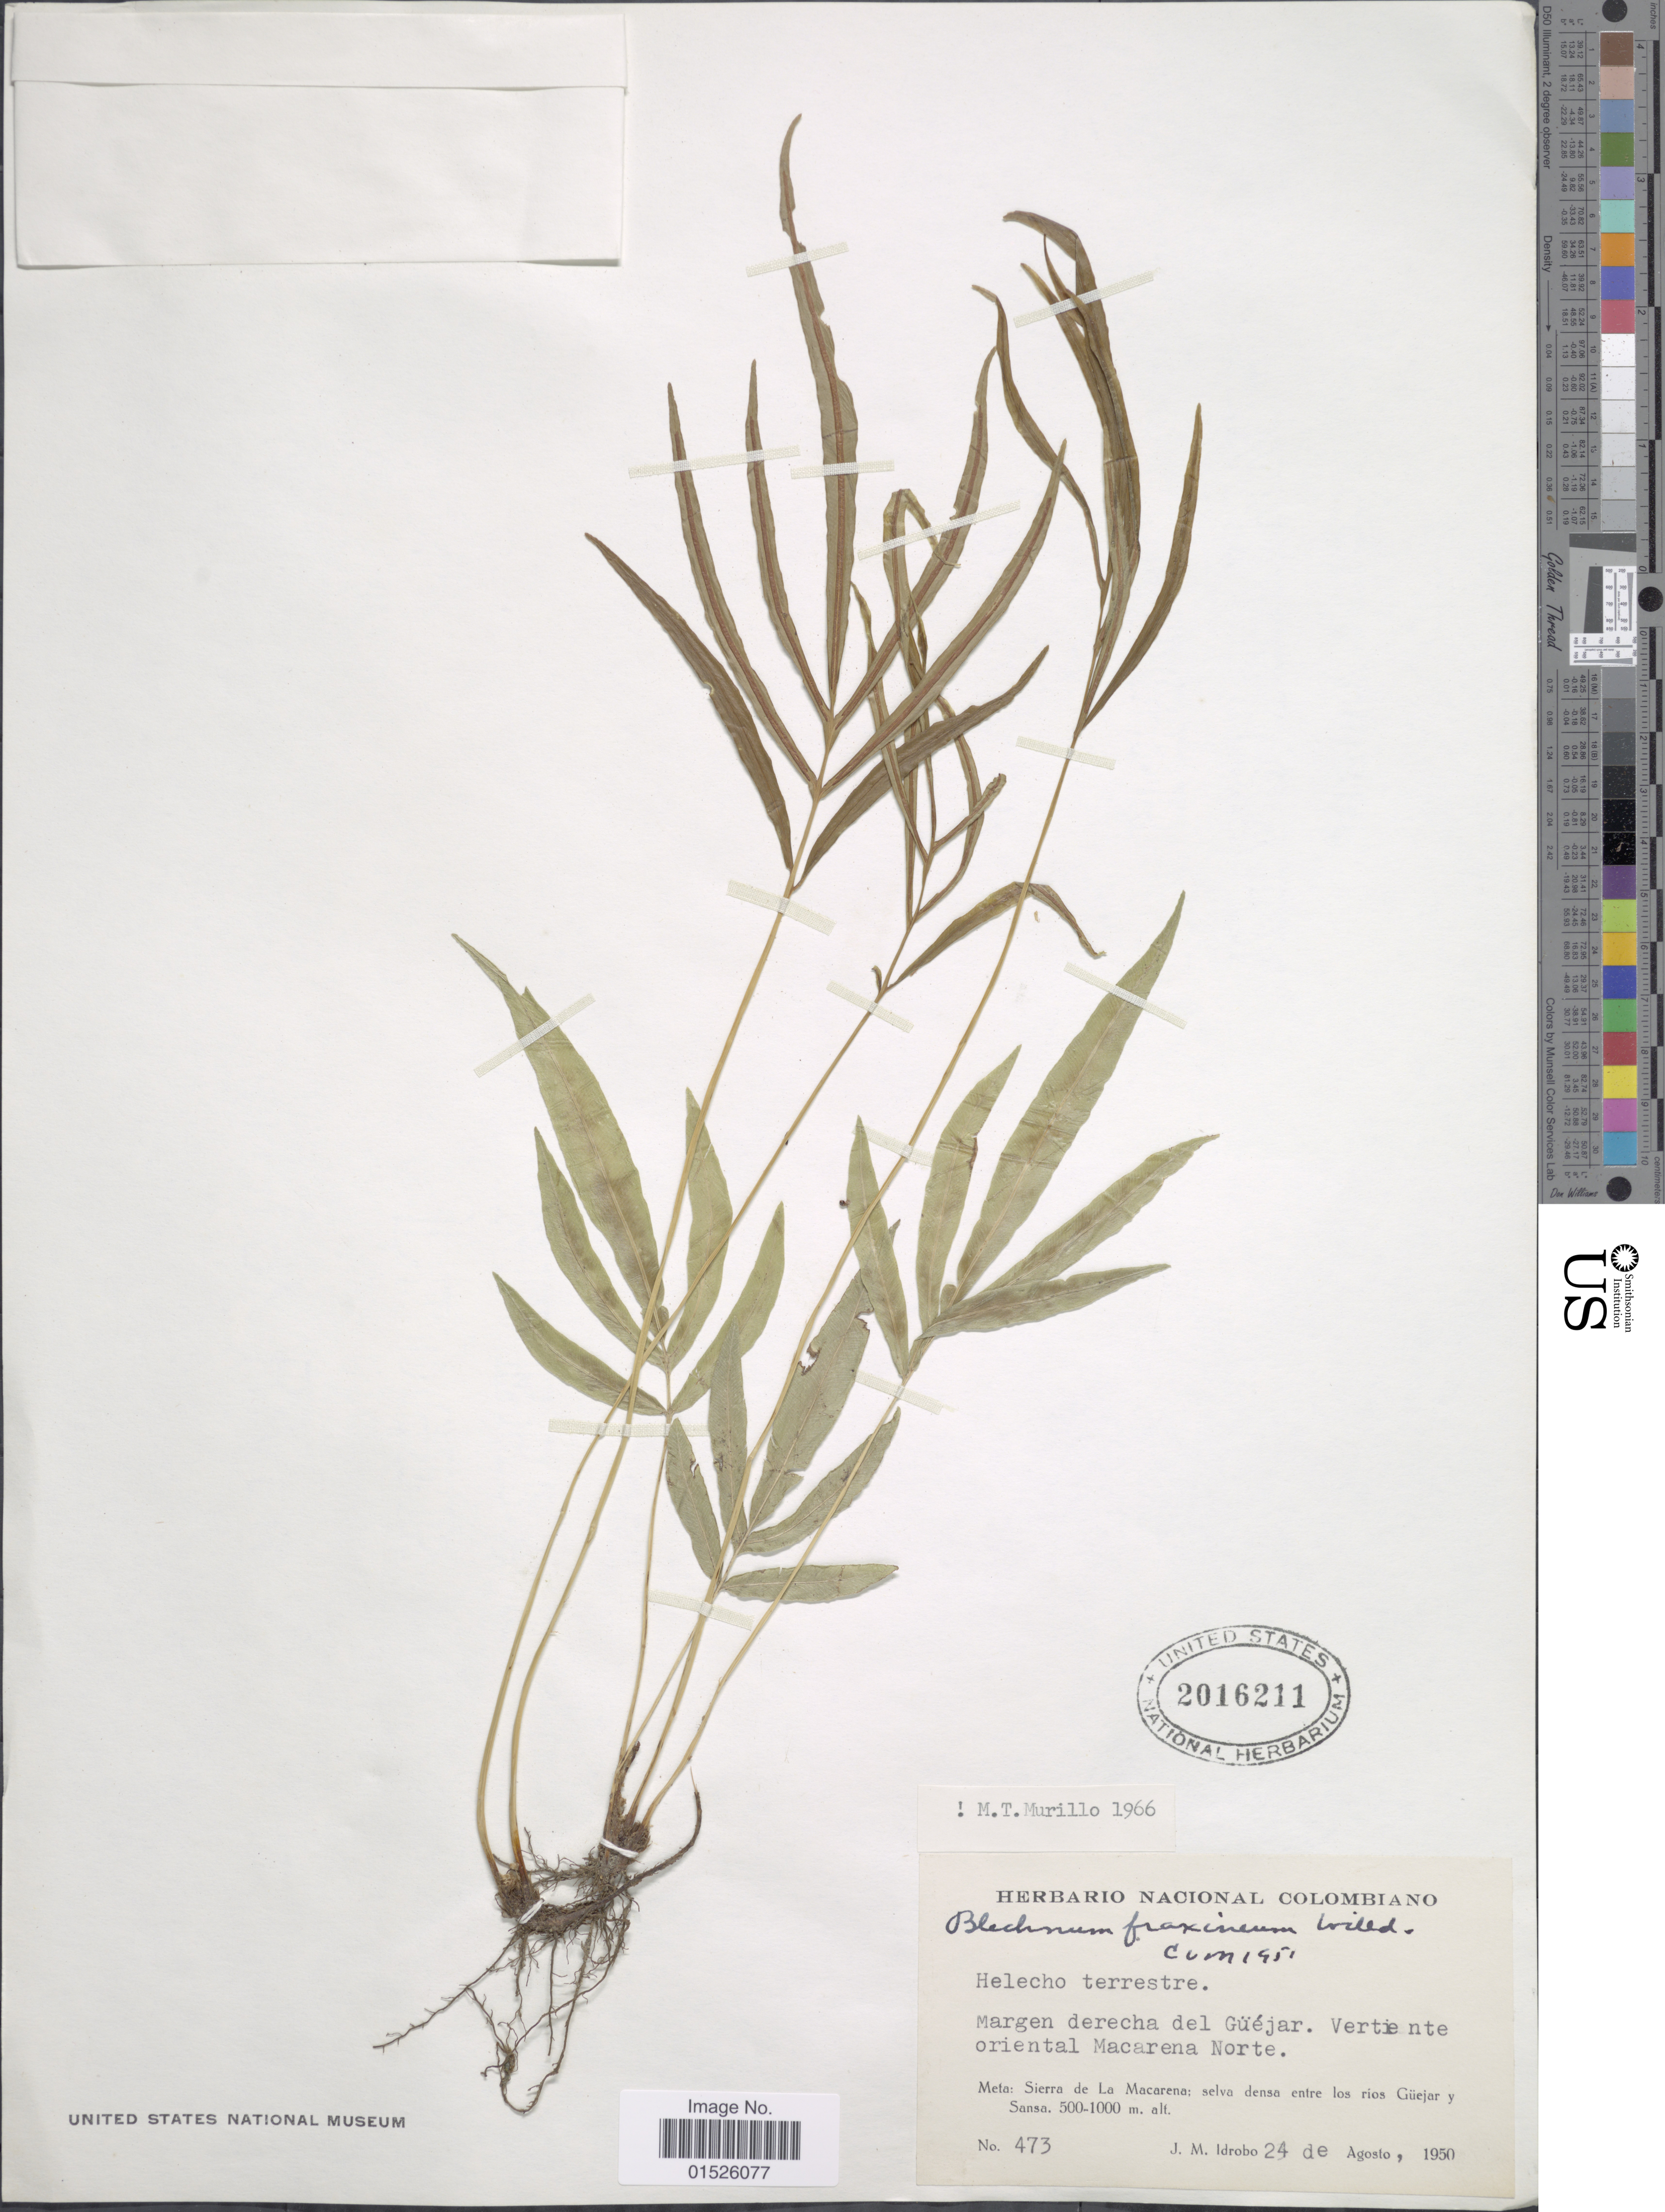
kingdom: Plantae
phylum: Tracheophyta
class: Polypodiopsida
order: Polypodiales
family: Blechnaceae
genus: Blechnum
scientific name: Blechnum gracile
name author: Kaulf.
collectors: J. M. Idrobo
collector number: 473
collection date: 1950-08-24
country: Colombia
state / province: Meta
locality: Margen derecha del Guejar, Vertiente oriental Macarena Norte, Meta: Sierra de La Macarena; selva densa entre los rios Guejar y Sansa.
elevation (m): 500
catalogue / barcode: US 2016211